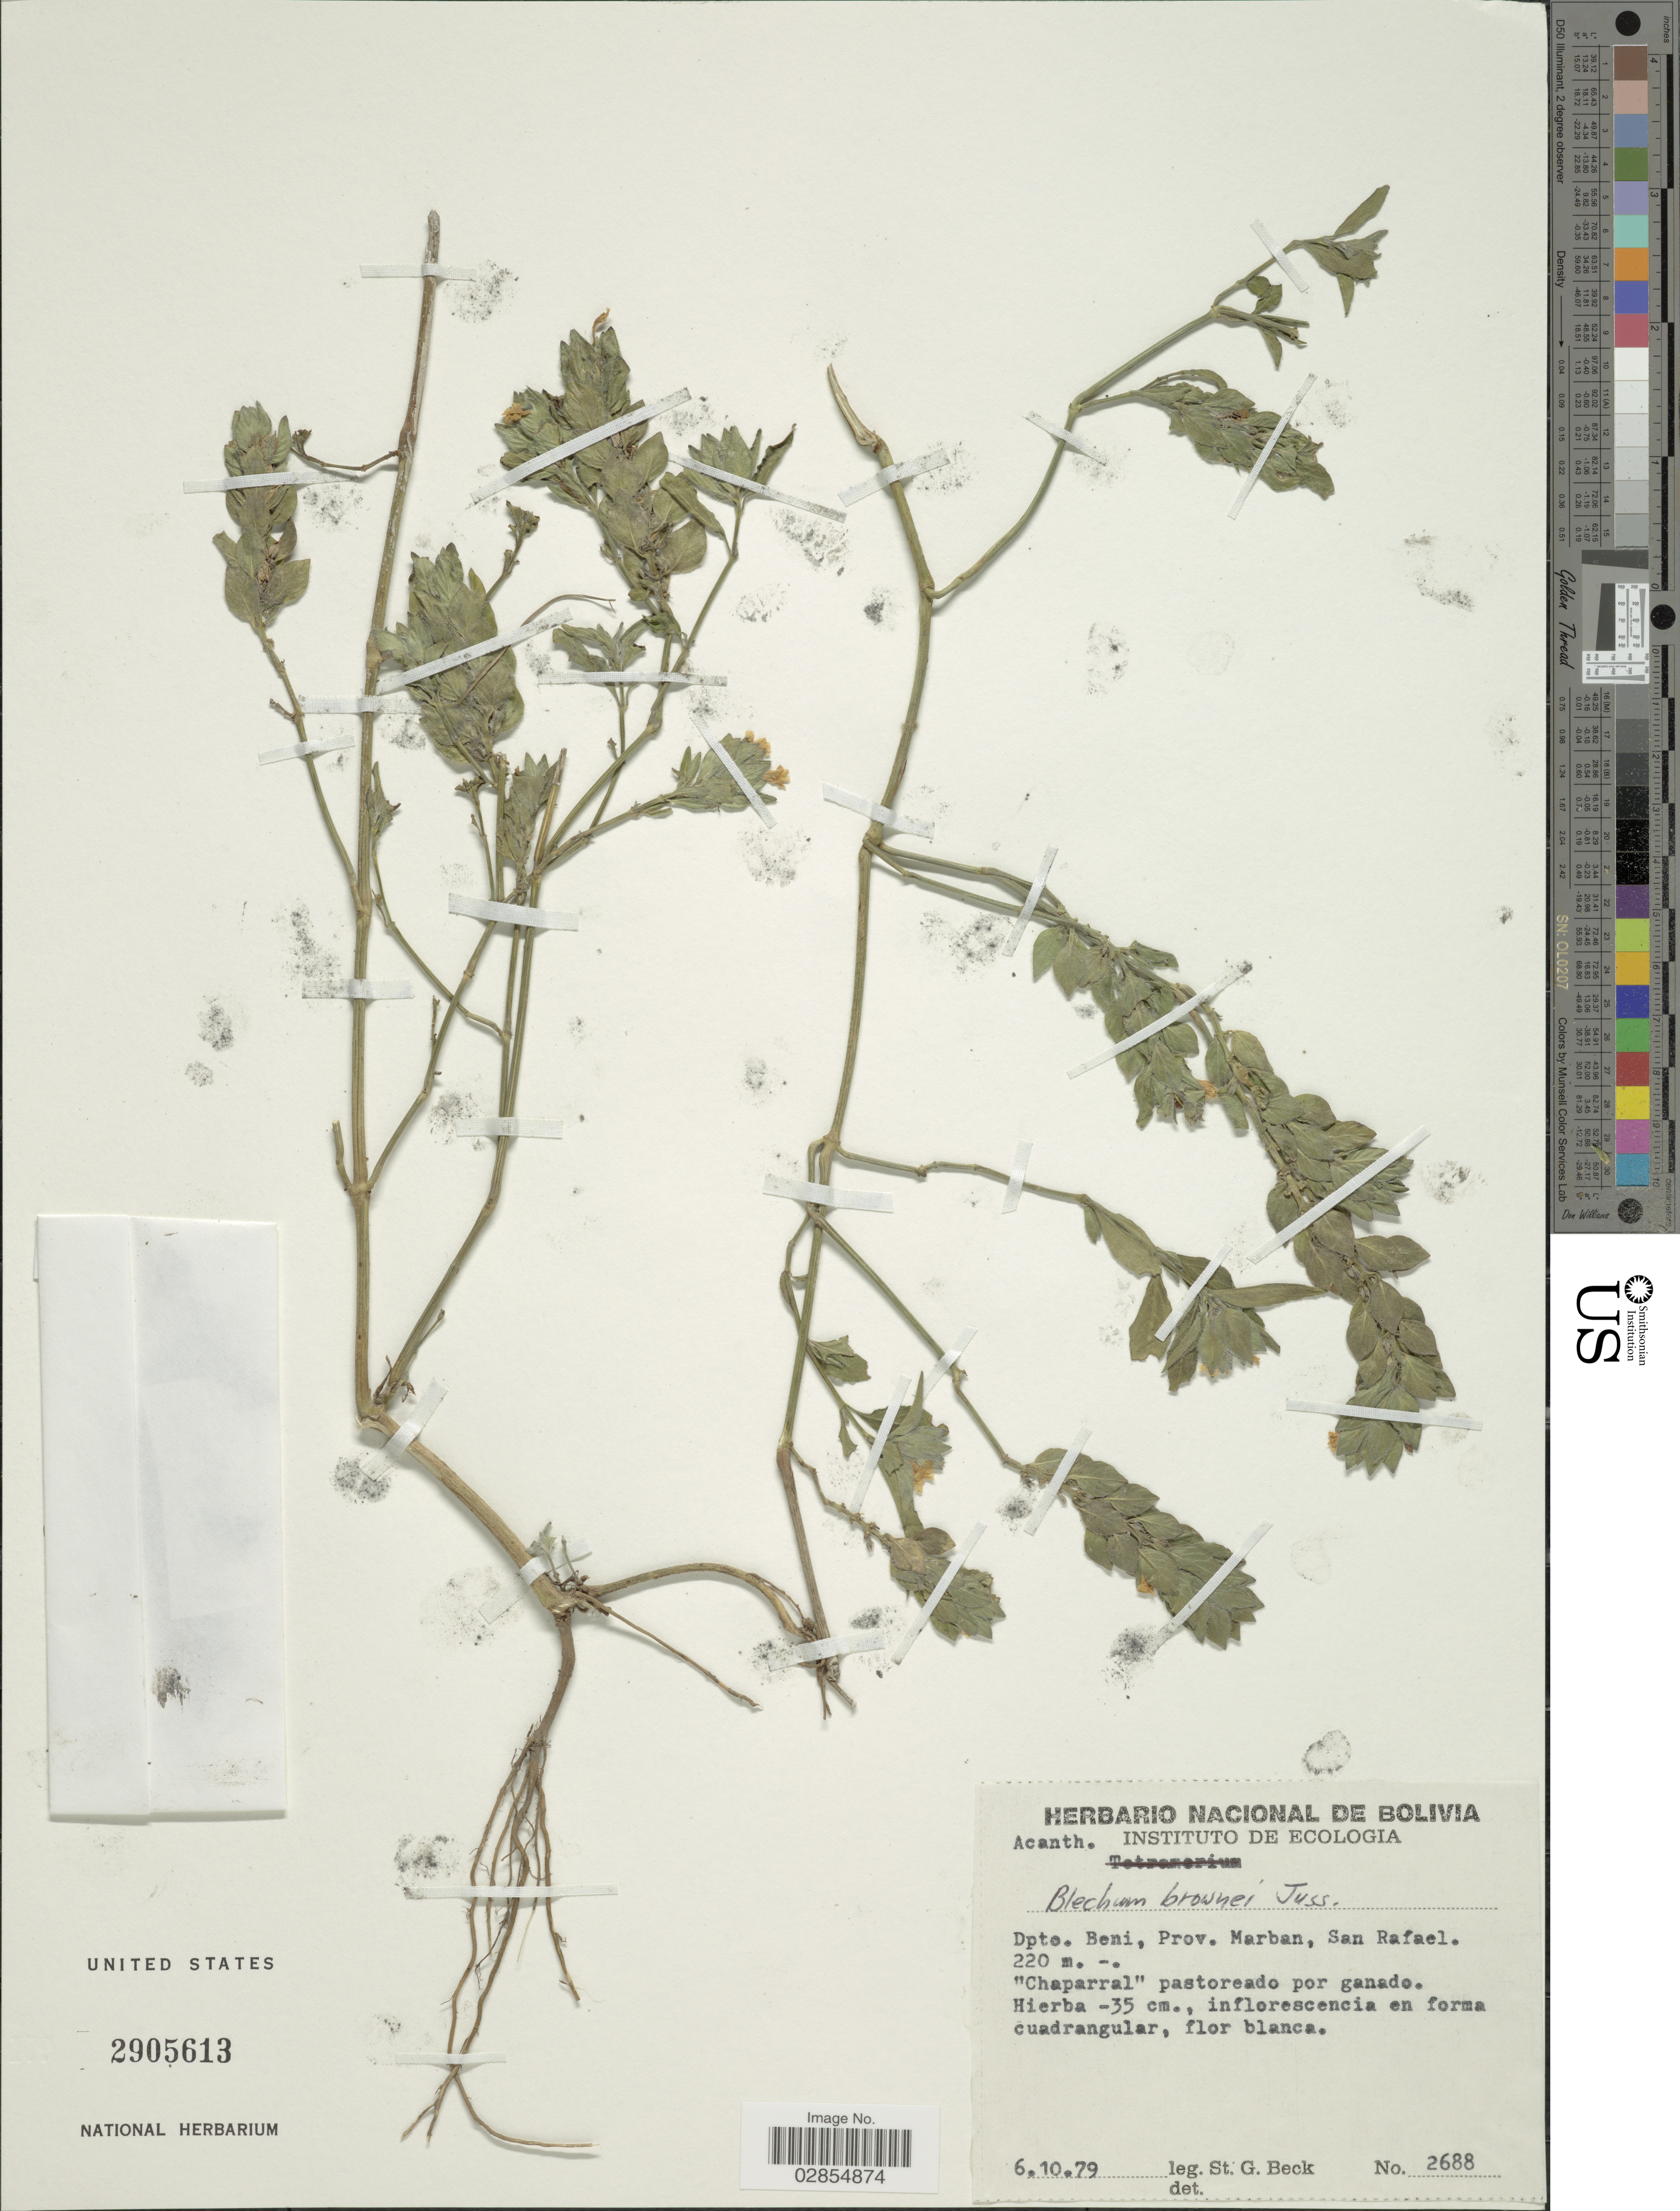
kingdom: Plantae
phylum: Tracheophyta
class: Magnoliopsida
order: Lamiales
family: Acanthaceae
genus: Blechum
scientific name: Blechum brownei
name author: Juss.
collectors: S. G. Beck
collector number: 2688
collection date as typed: Transcribed d/m/y: 6/10/79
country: Bolivia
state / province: Beni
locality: Dpto. Beni, Prov. Marban, San Rafael.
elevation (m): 220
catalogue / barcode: US 2905613